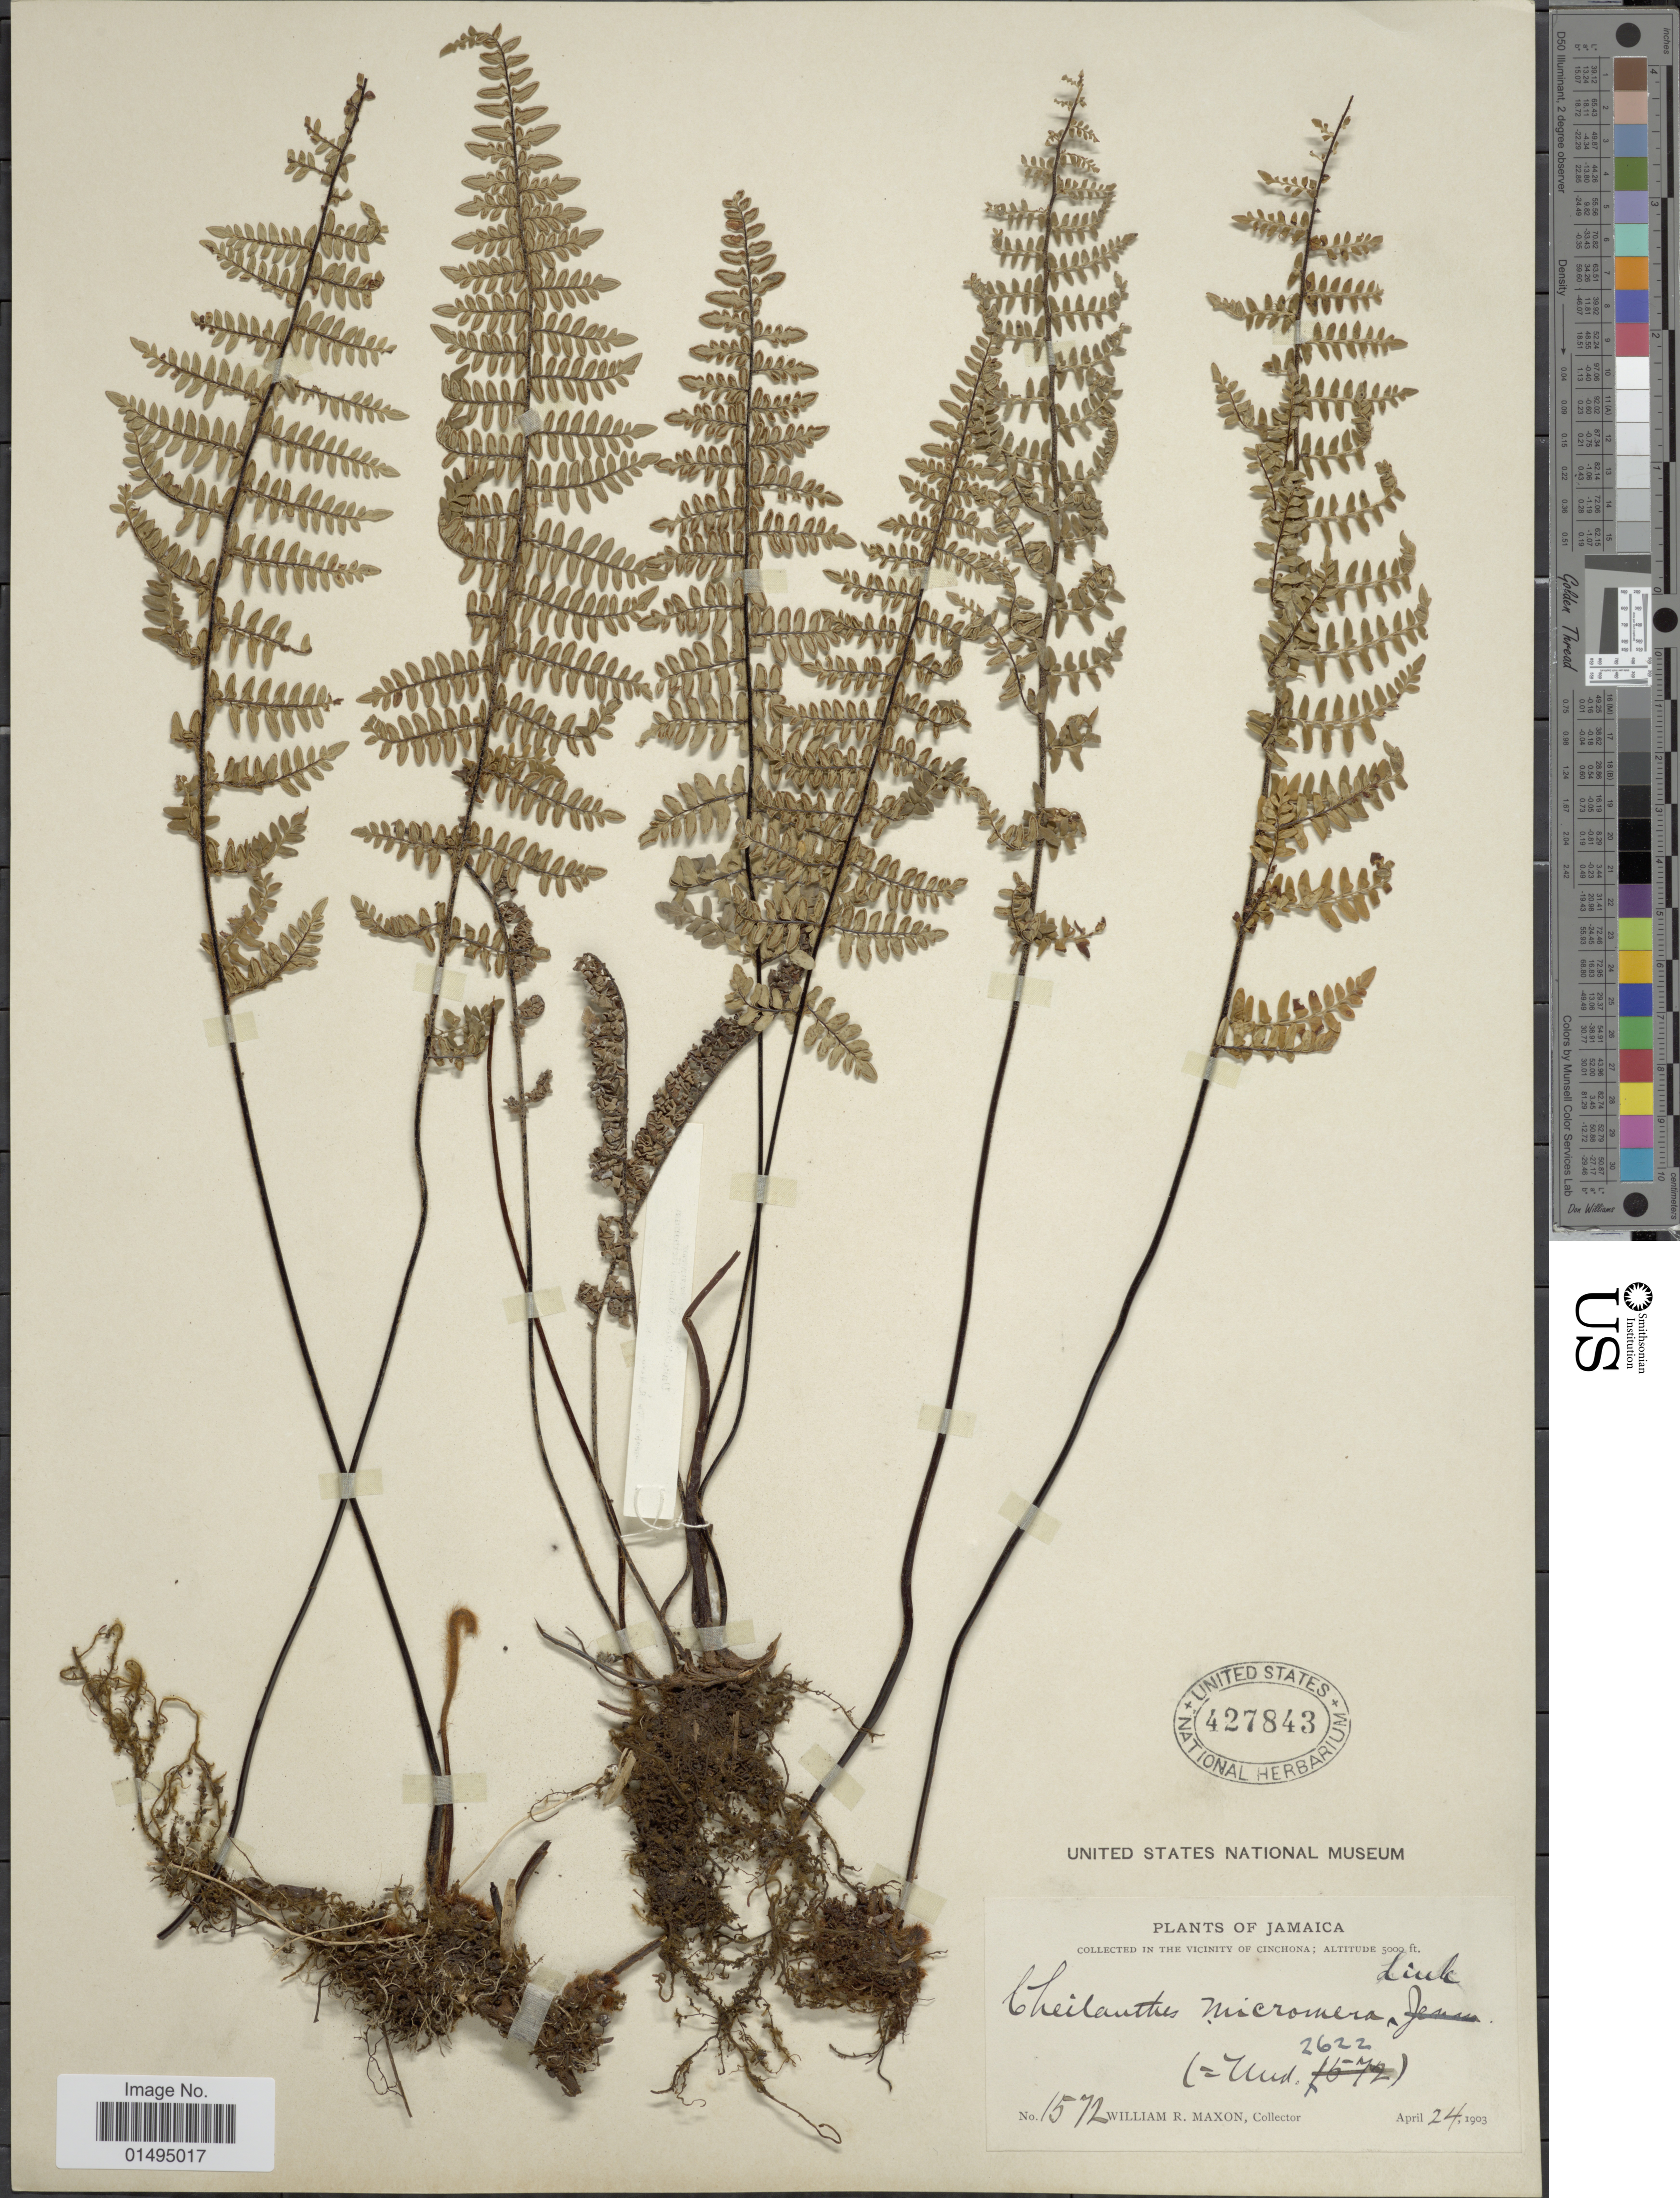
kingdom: Plantae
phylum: Tracheophyta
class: Polypodiopsida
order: Polypodiales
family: Pteridaceae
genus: Myriopteris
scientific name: Myriopteris notholaenoides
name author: (Desv.) Grusz & Windham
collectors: W. R. Maxon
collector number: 1572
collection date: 1903-04-24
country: Jamaica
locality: In the vicinity of Cinchona, Jamaica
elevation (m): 1524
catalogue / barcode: US 427843